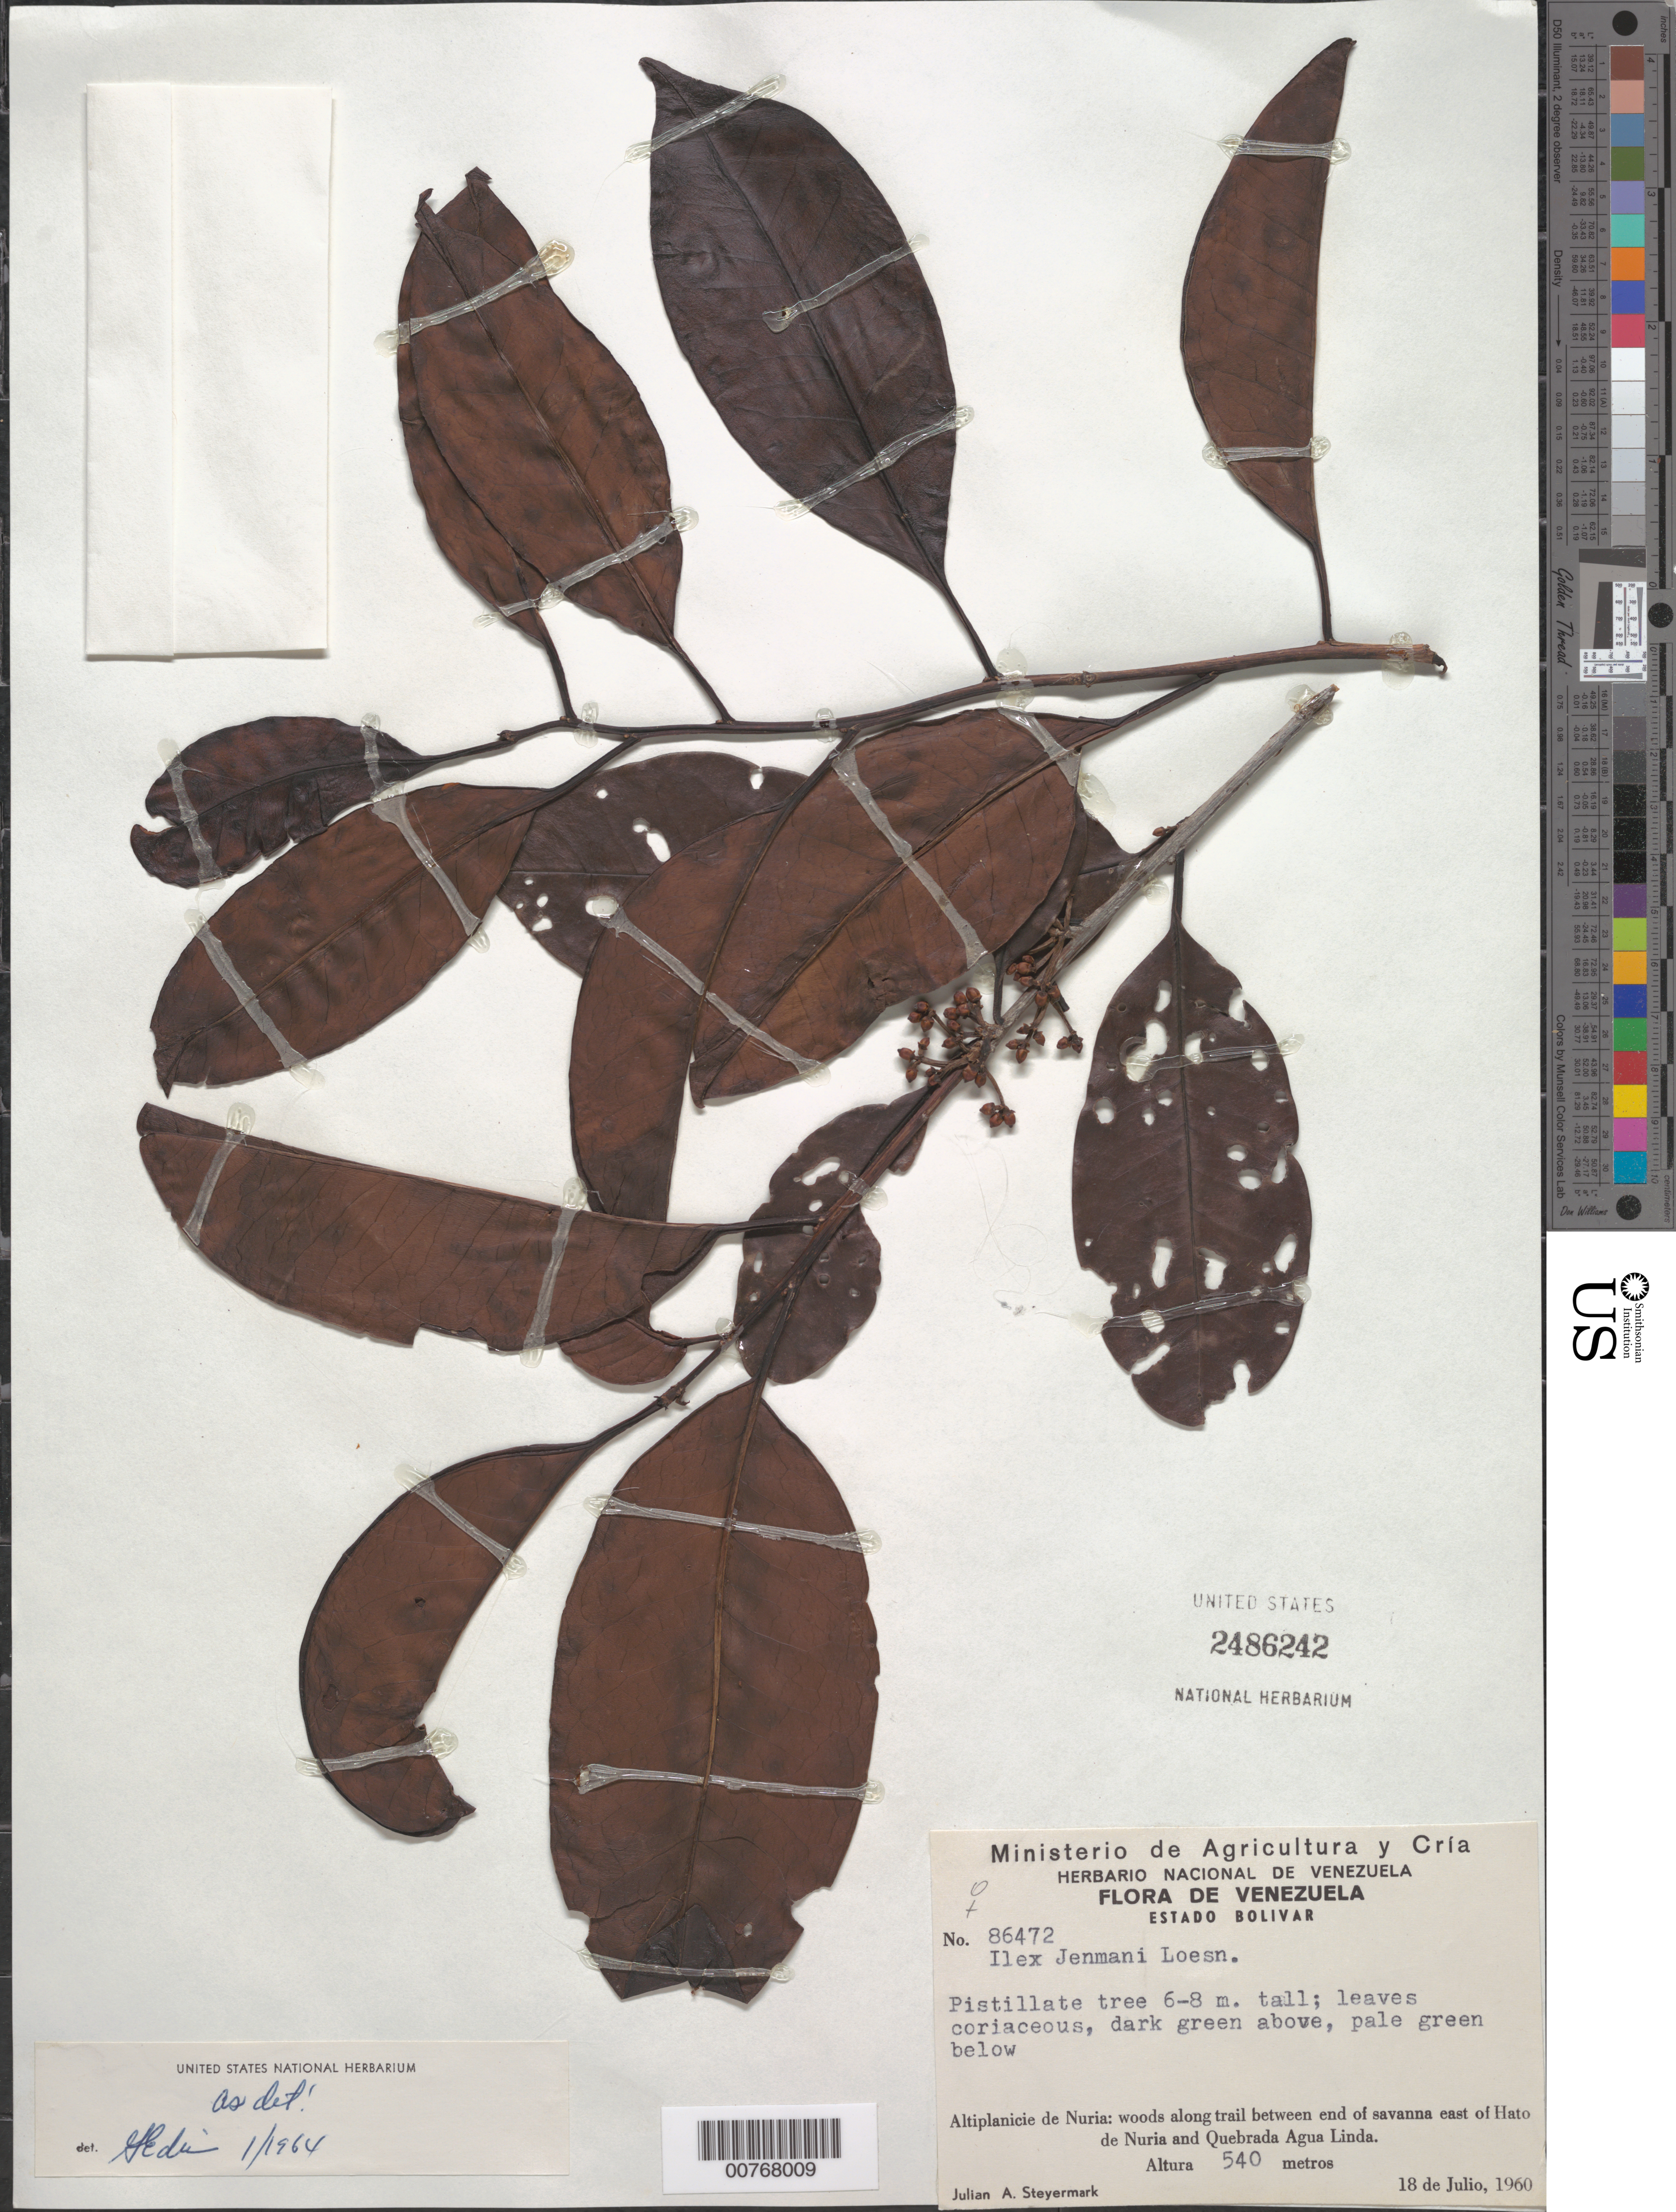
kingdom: Plantae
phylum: Tracheophyta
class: Magnoliopsida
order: Aquifoliales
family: Aquifoliaceae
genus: Ilex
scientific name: Ilex jenmanii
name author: Loes.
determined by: Edwin, G.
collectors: J. Steyermark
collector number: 86472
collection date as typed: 18-Jul-60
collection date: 1960-07-18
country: Venezuela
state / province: Bolívar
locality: Altiplanicie de Nuria, E of Hato de Nuria and quebrada Agua Linda (Nuria high plateau, E of Nuria cattle ranch and Agua Linda ravine)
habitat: Woods along trail between end of savanna east of hato de Nuria and quebrada Agua Linda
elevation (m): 540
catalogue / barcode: US 2486242